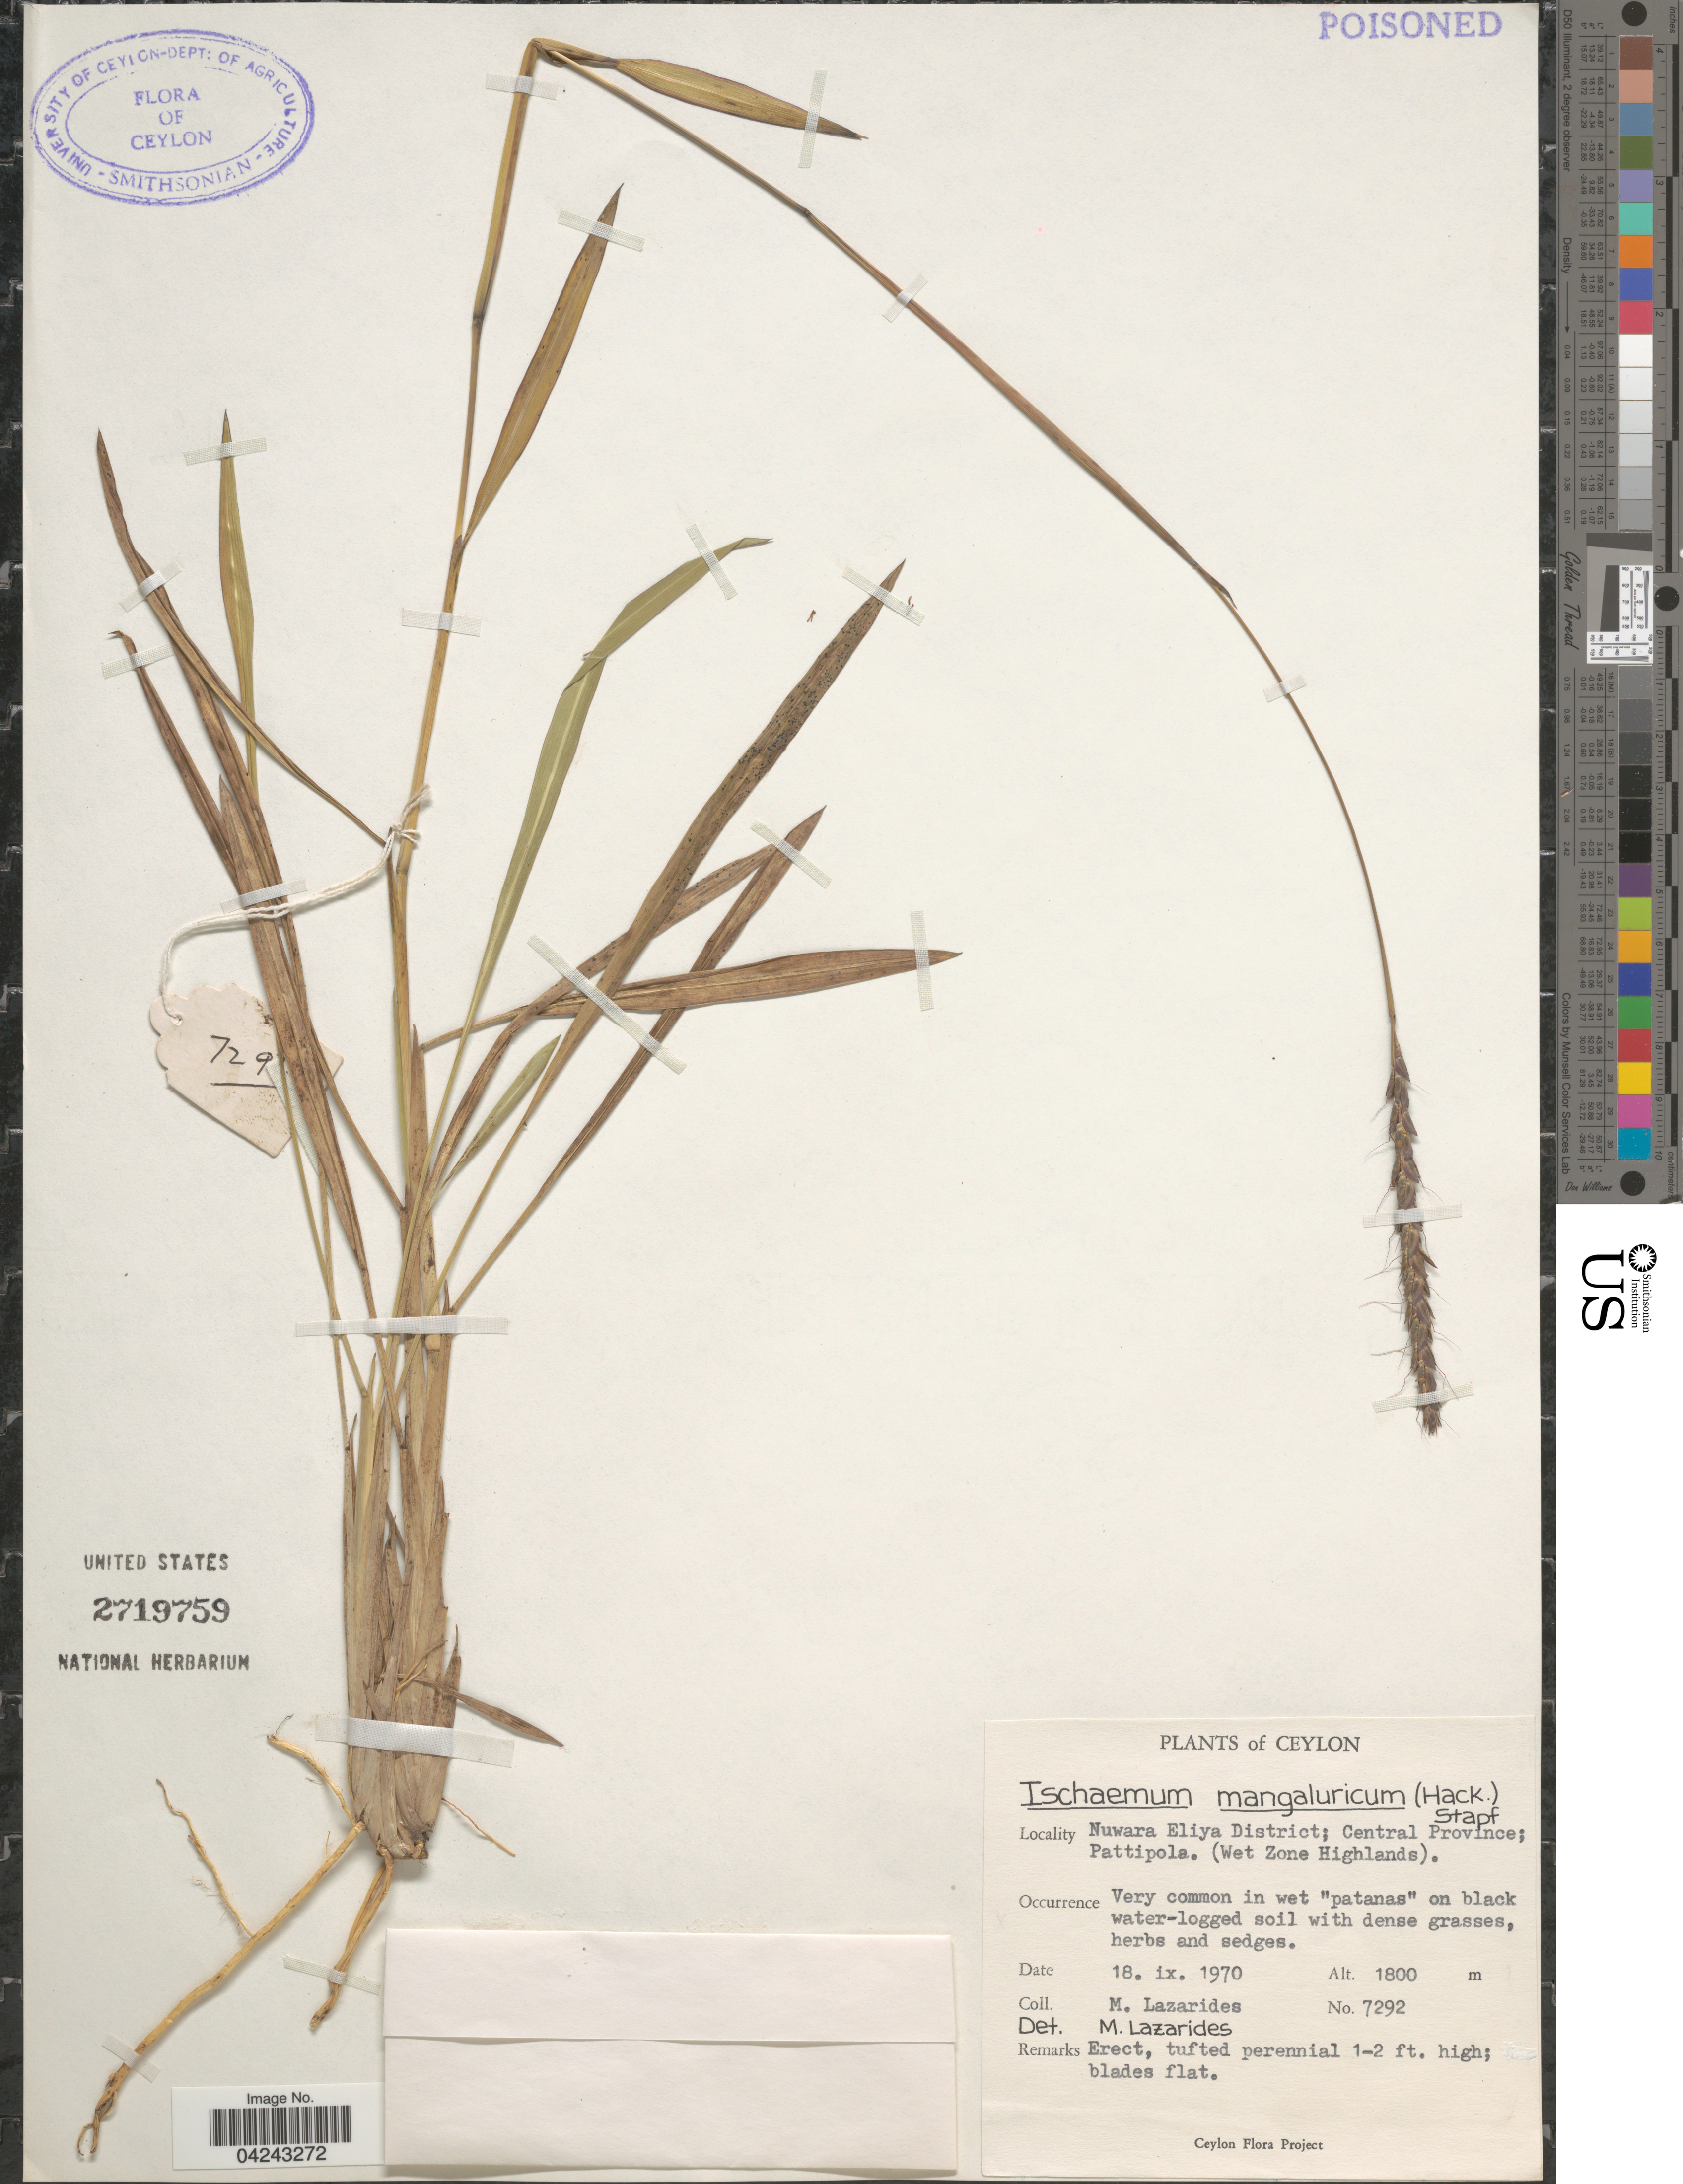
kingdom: Plantae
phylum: Tracheophyta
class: Liliopsida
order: Poales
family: Poaceae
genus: Ischaemum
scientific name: Ischaemum barbatum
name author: Blume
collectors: M. Lazarides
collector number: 7292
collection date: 1970-09-18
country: Sri Lanka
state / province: Central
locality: Ceylon. Nuwara Eliya District; Pattipola. (Wet Zone Highlands).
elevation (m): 1800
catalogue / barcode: US 2719759